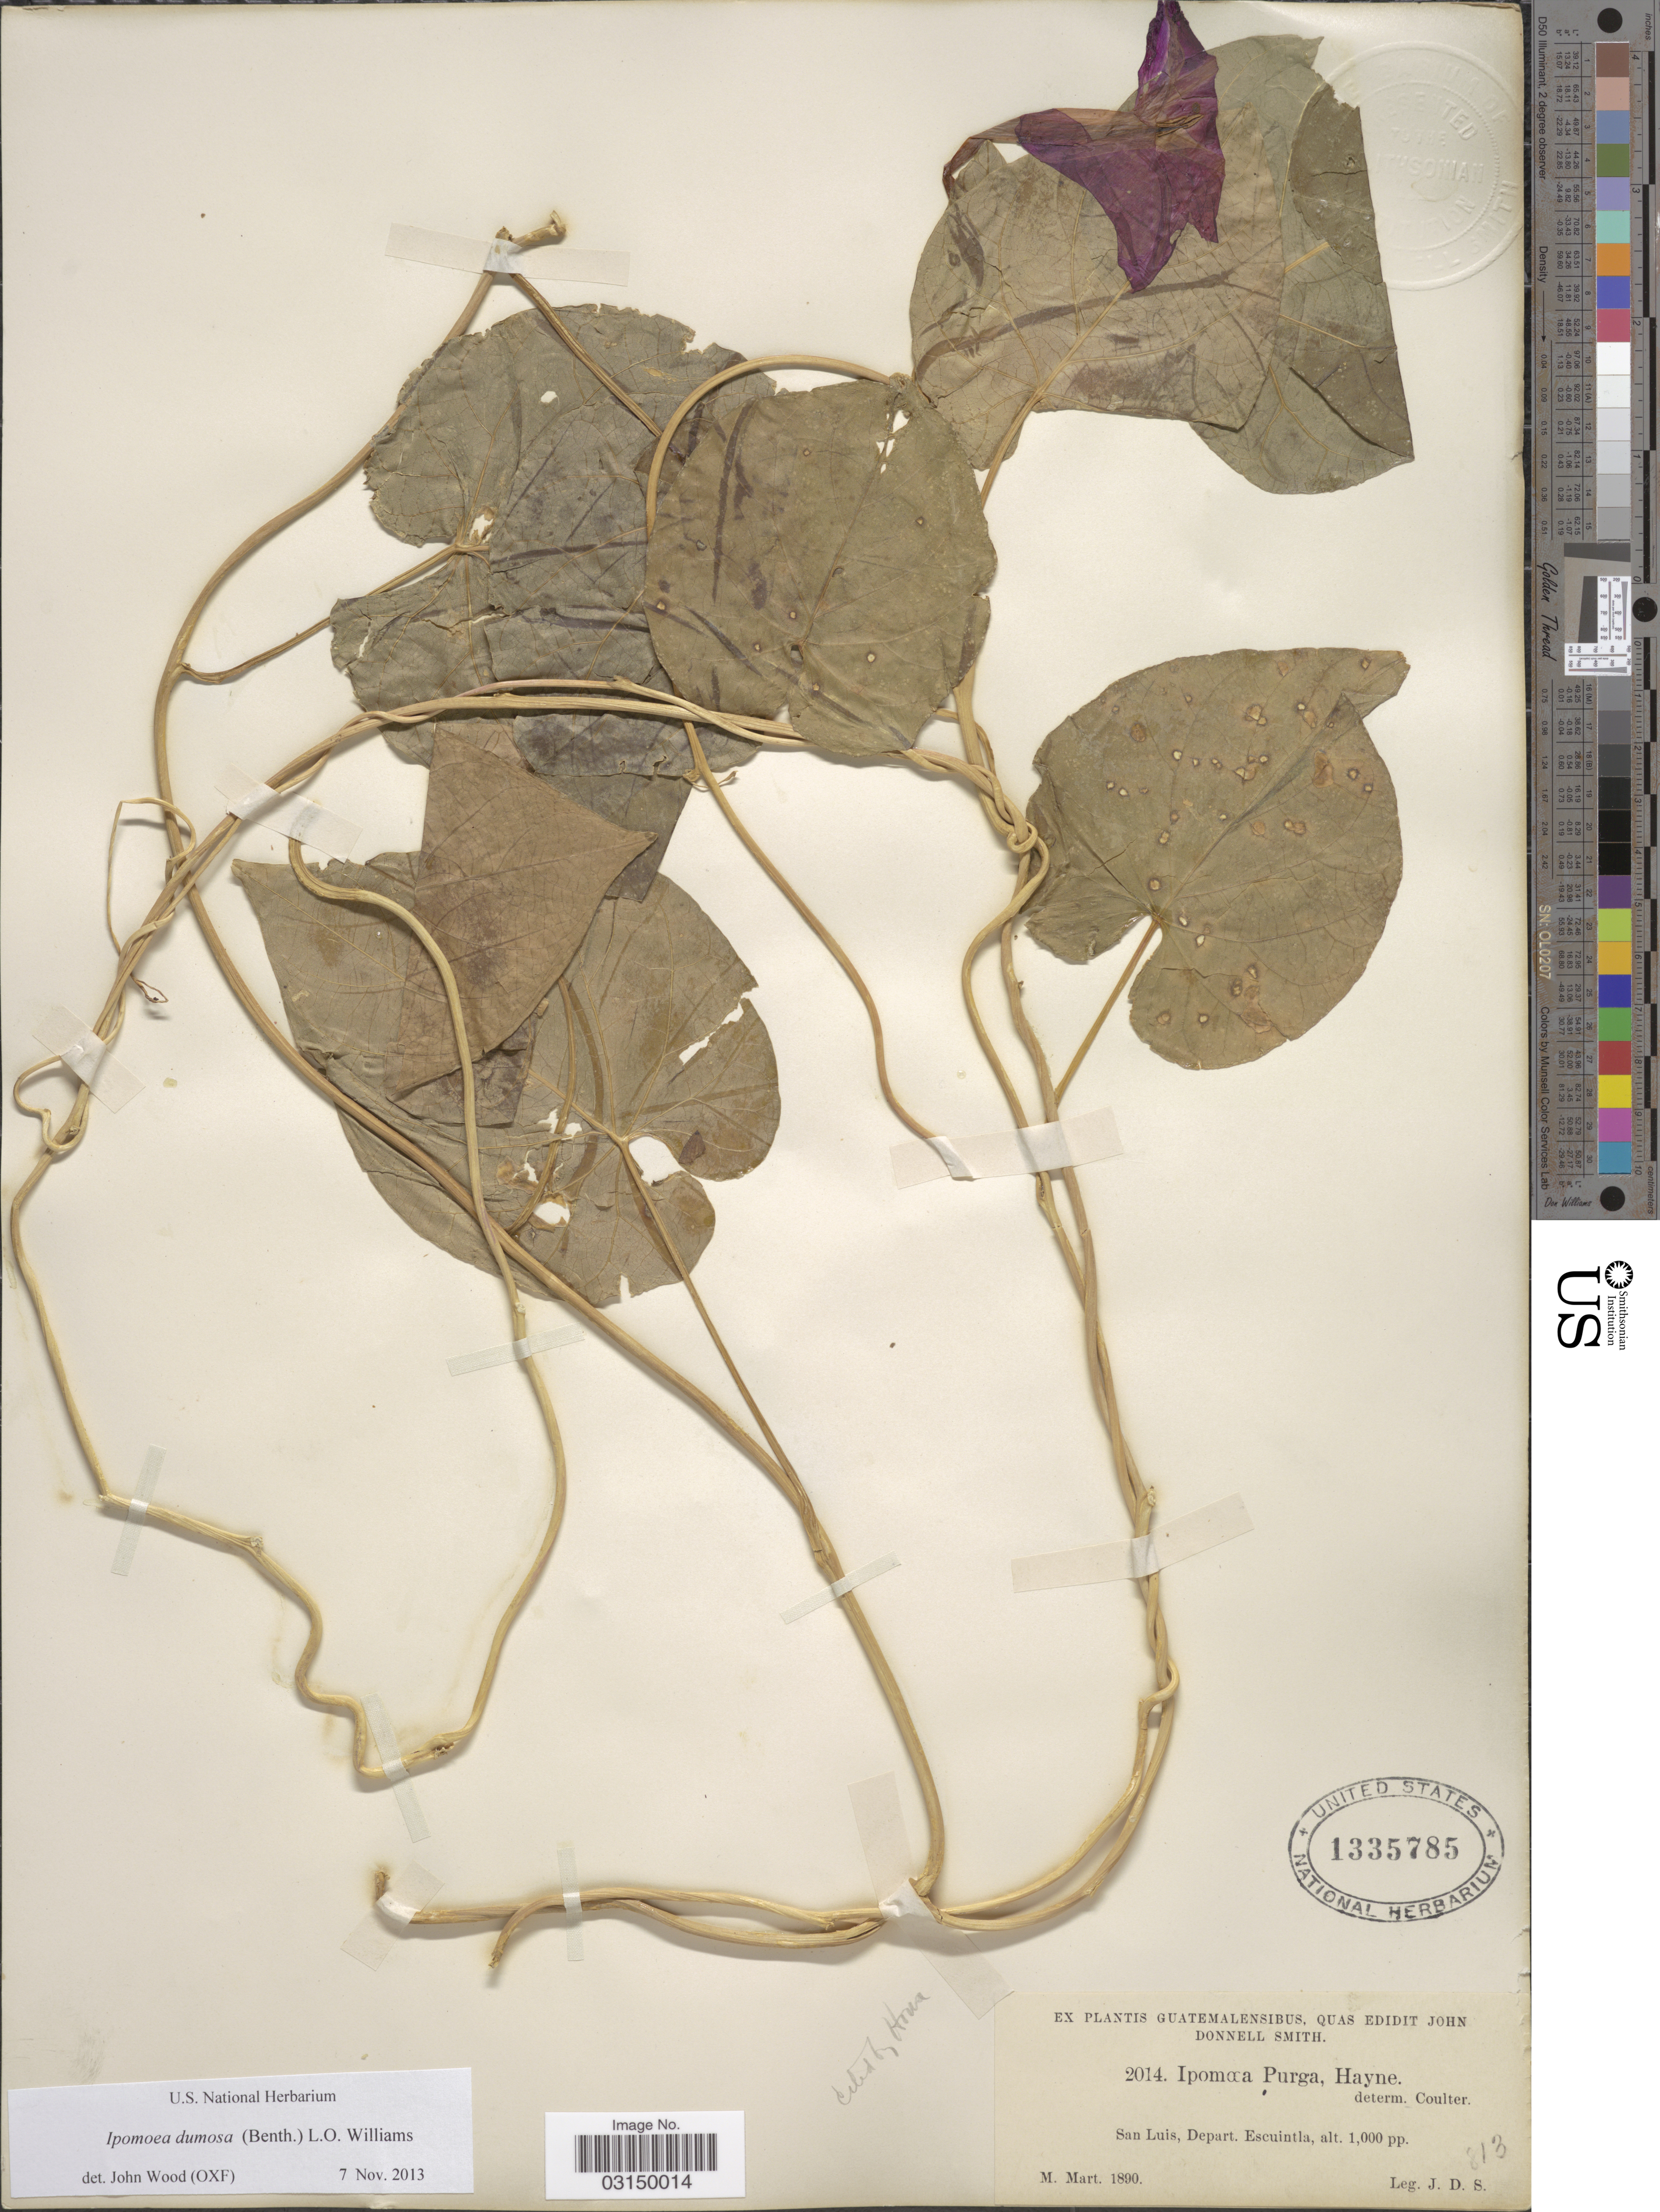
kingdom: Plantae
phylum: Tracheophyta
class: Magnoliopsida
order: Solanales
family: Convolvulaceae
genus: Ipomoea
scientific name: Ipomoea dumosa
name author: (Benth.) L.O. Williams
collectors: J. Donnell Smith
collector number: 2014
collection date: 1890-03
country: Guatemala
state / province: Escuintla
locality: San Luis, Depart. Escuintla.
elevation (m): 305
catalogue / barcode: US 1335785